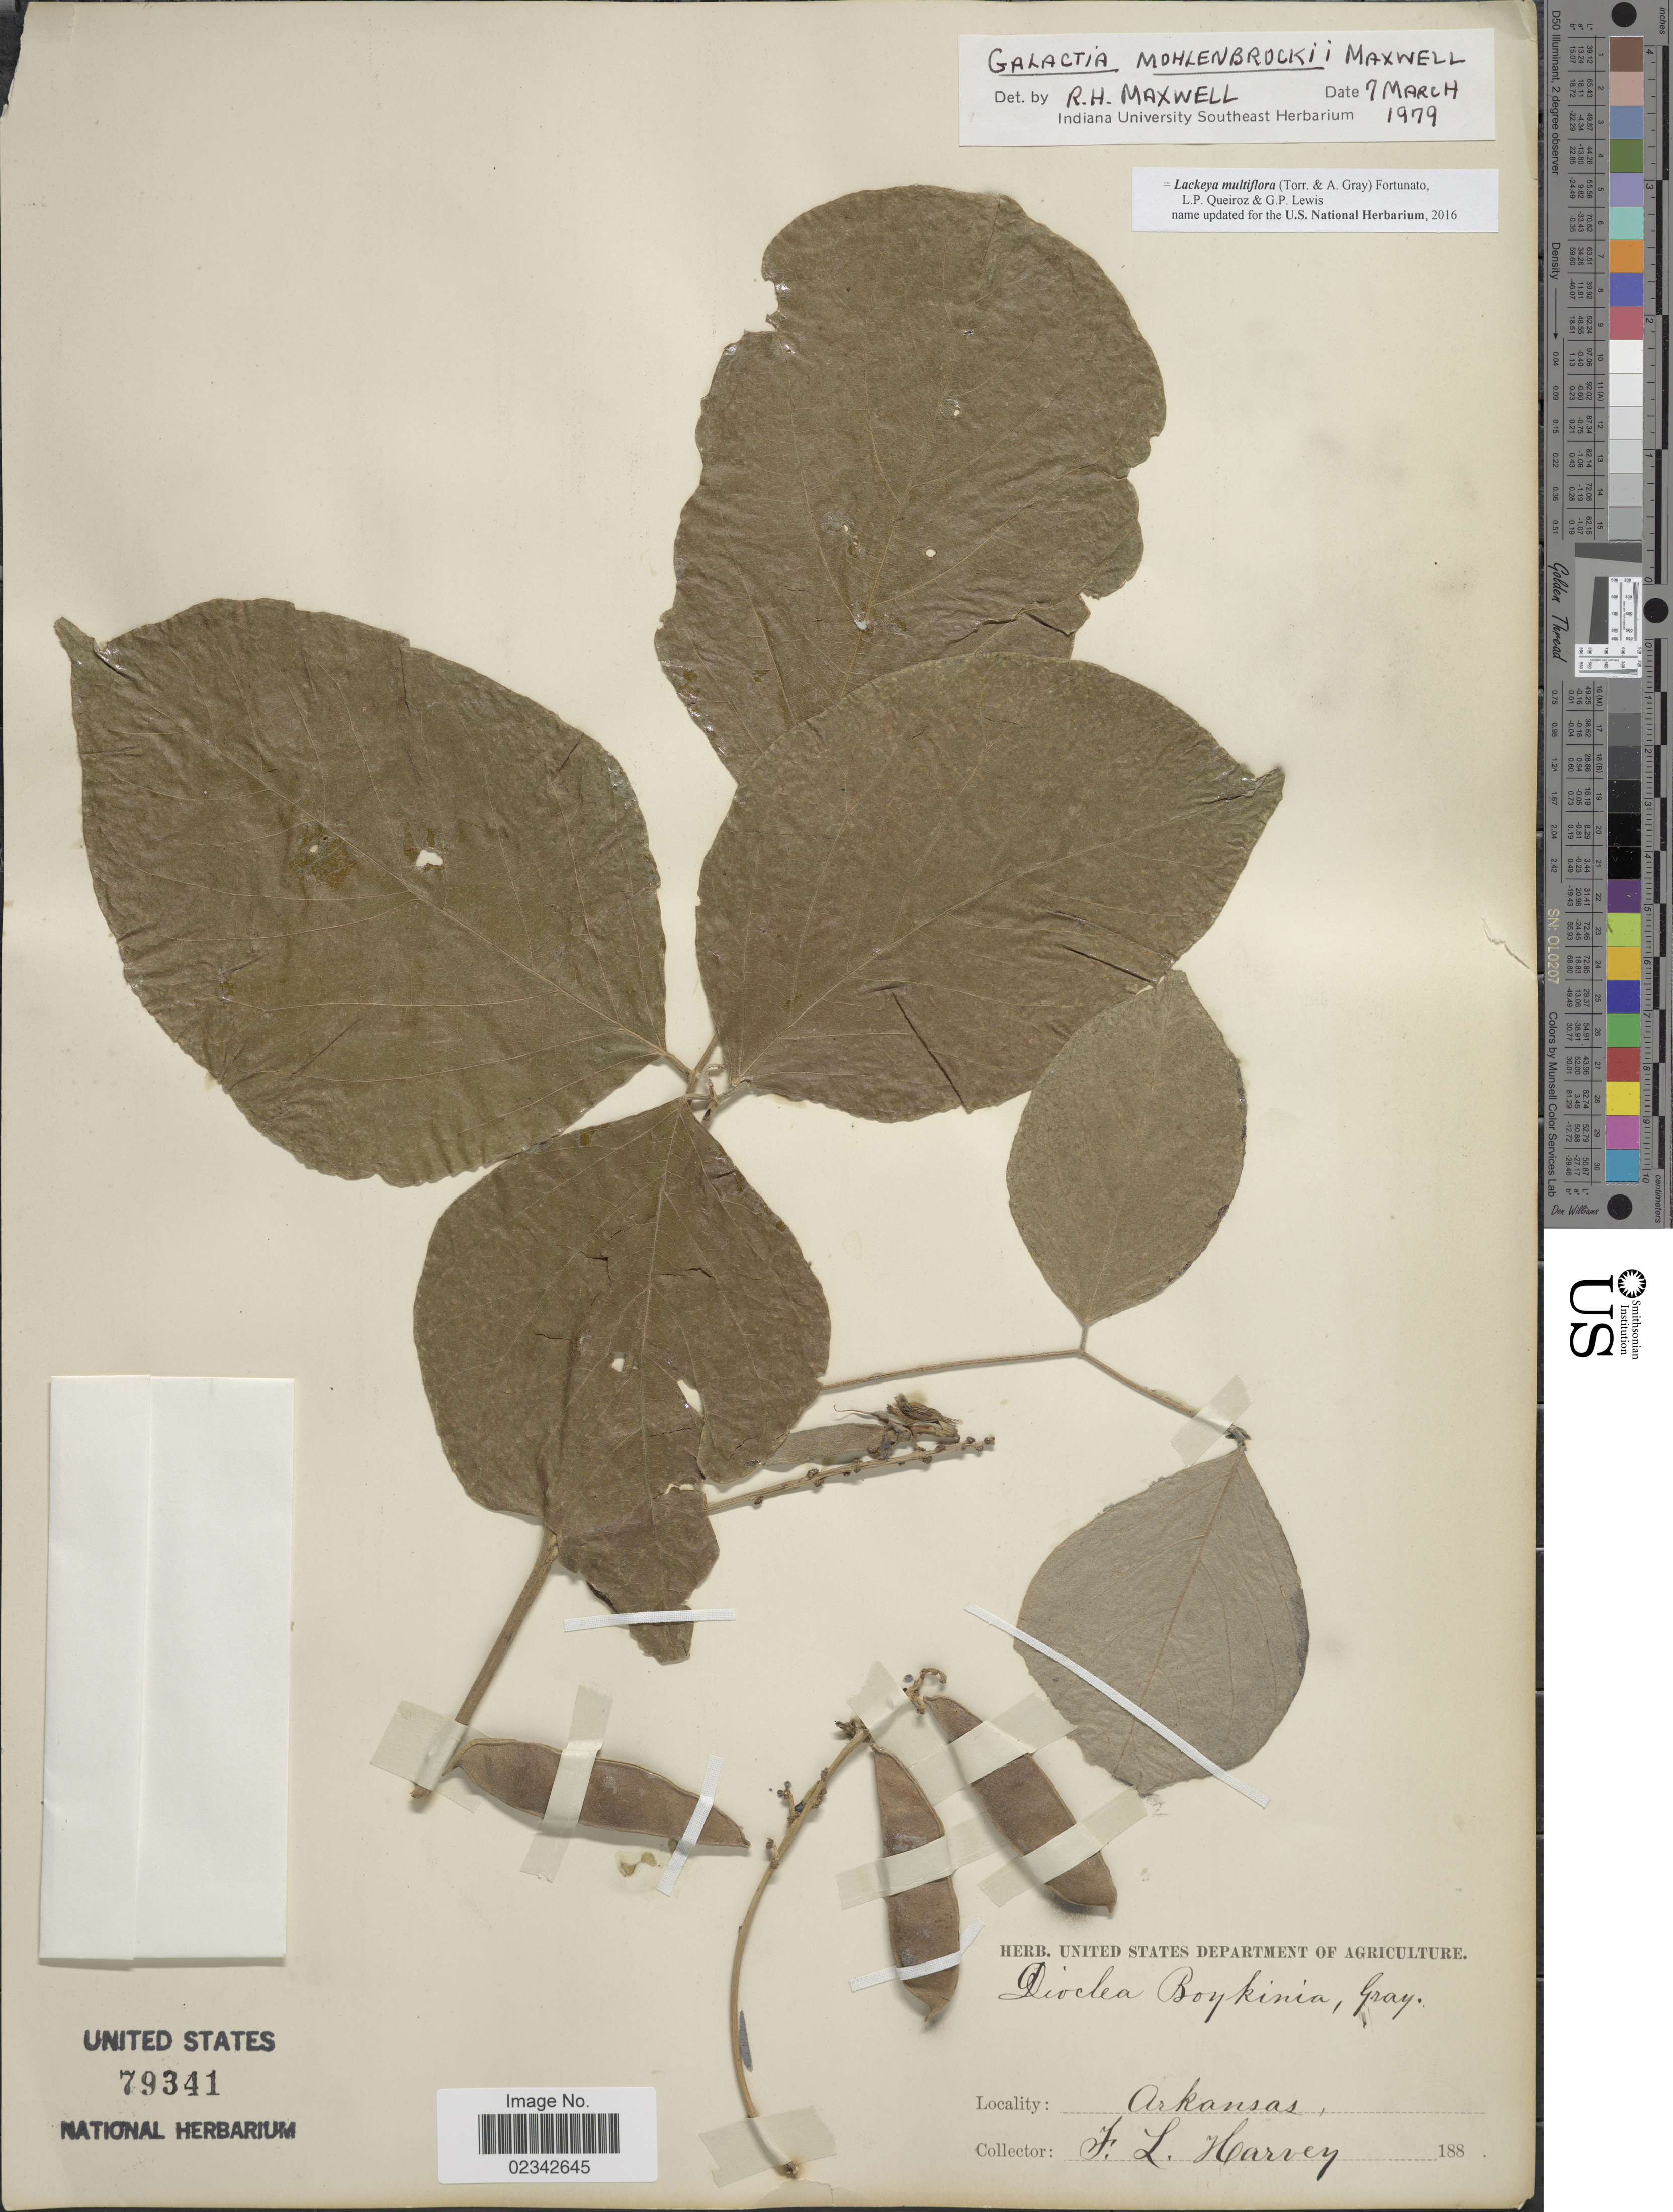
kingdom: Plantae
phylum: Tracheophyta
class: Magnoliopsida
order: Fabales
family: Fabaceae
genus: Lackeya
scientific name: Lackeya multiflora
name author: (Torr. & A. Gray) Fortunato et al.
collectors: F. L. Harvey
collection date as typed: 188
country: United States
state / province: Arkansas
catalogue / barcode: US 79341